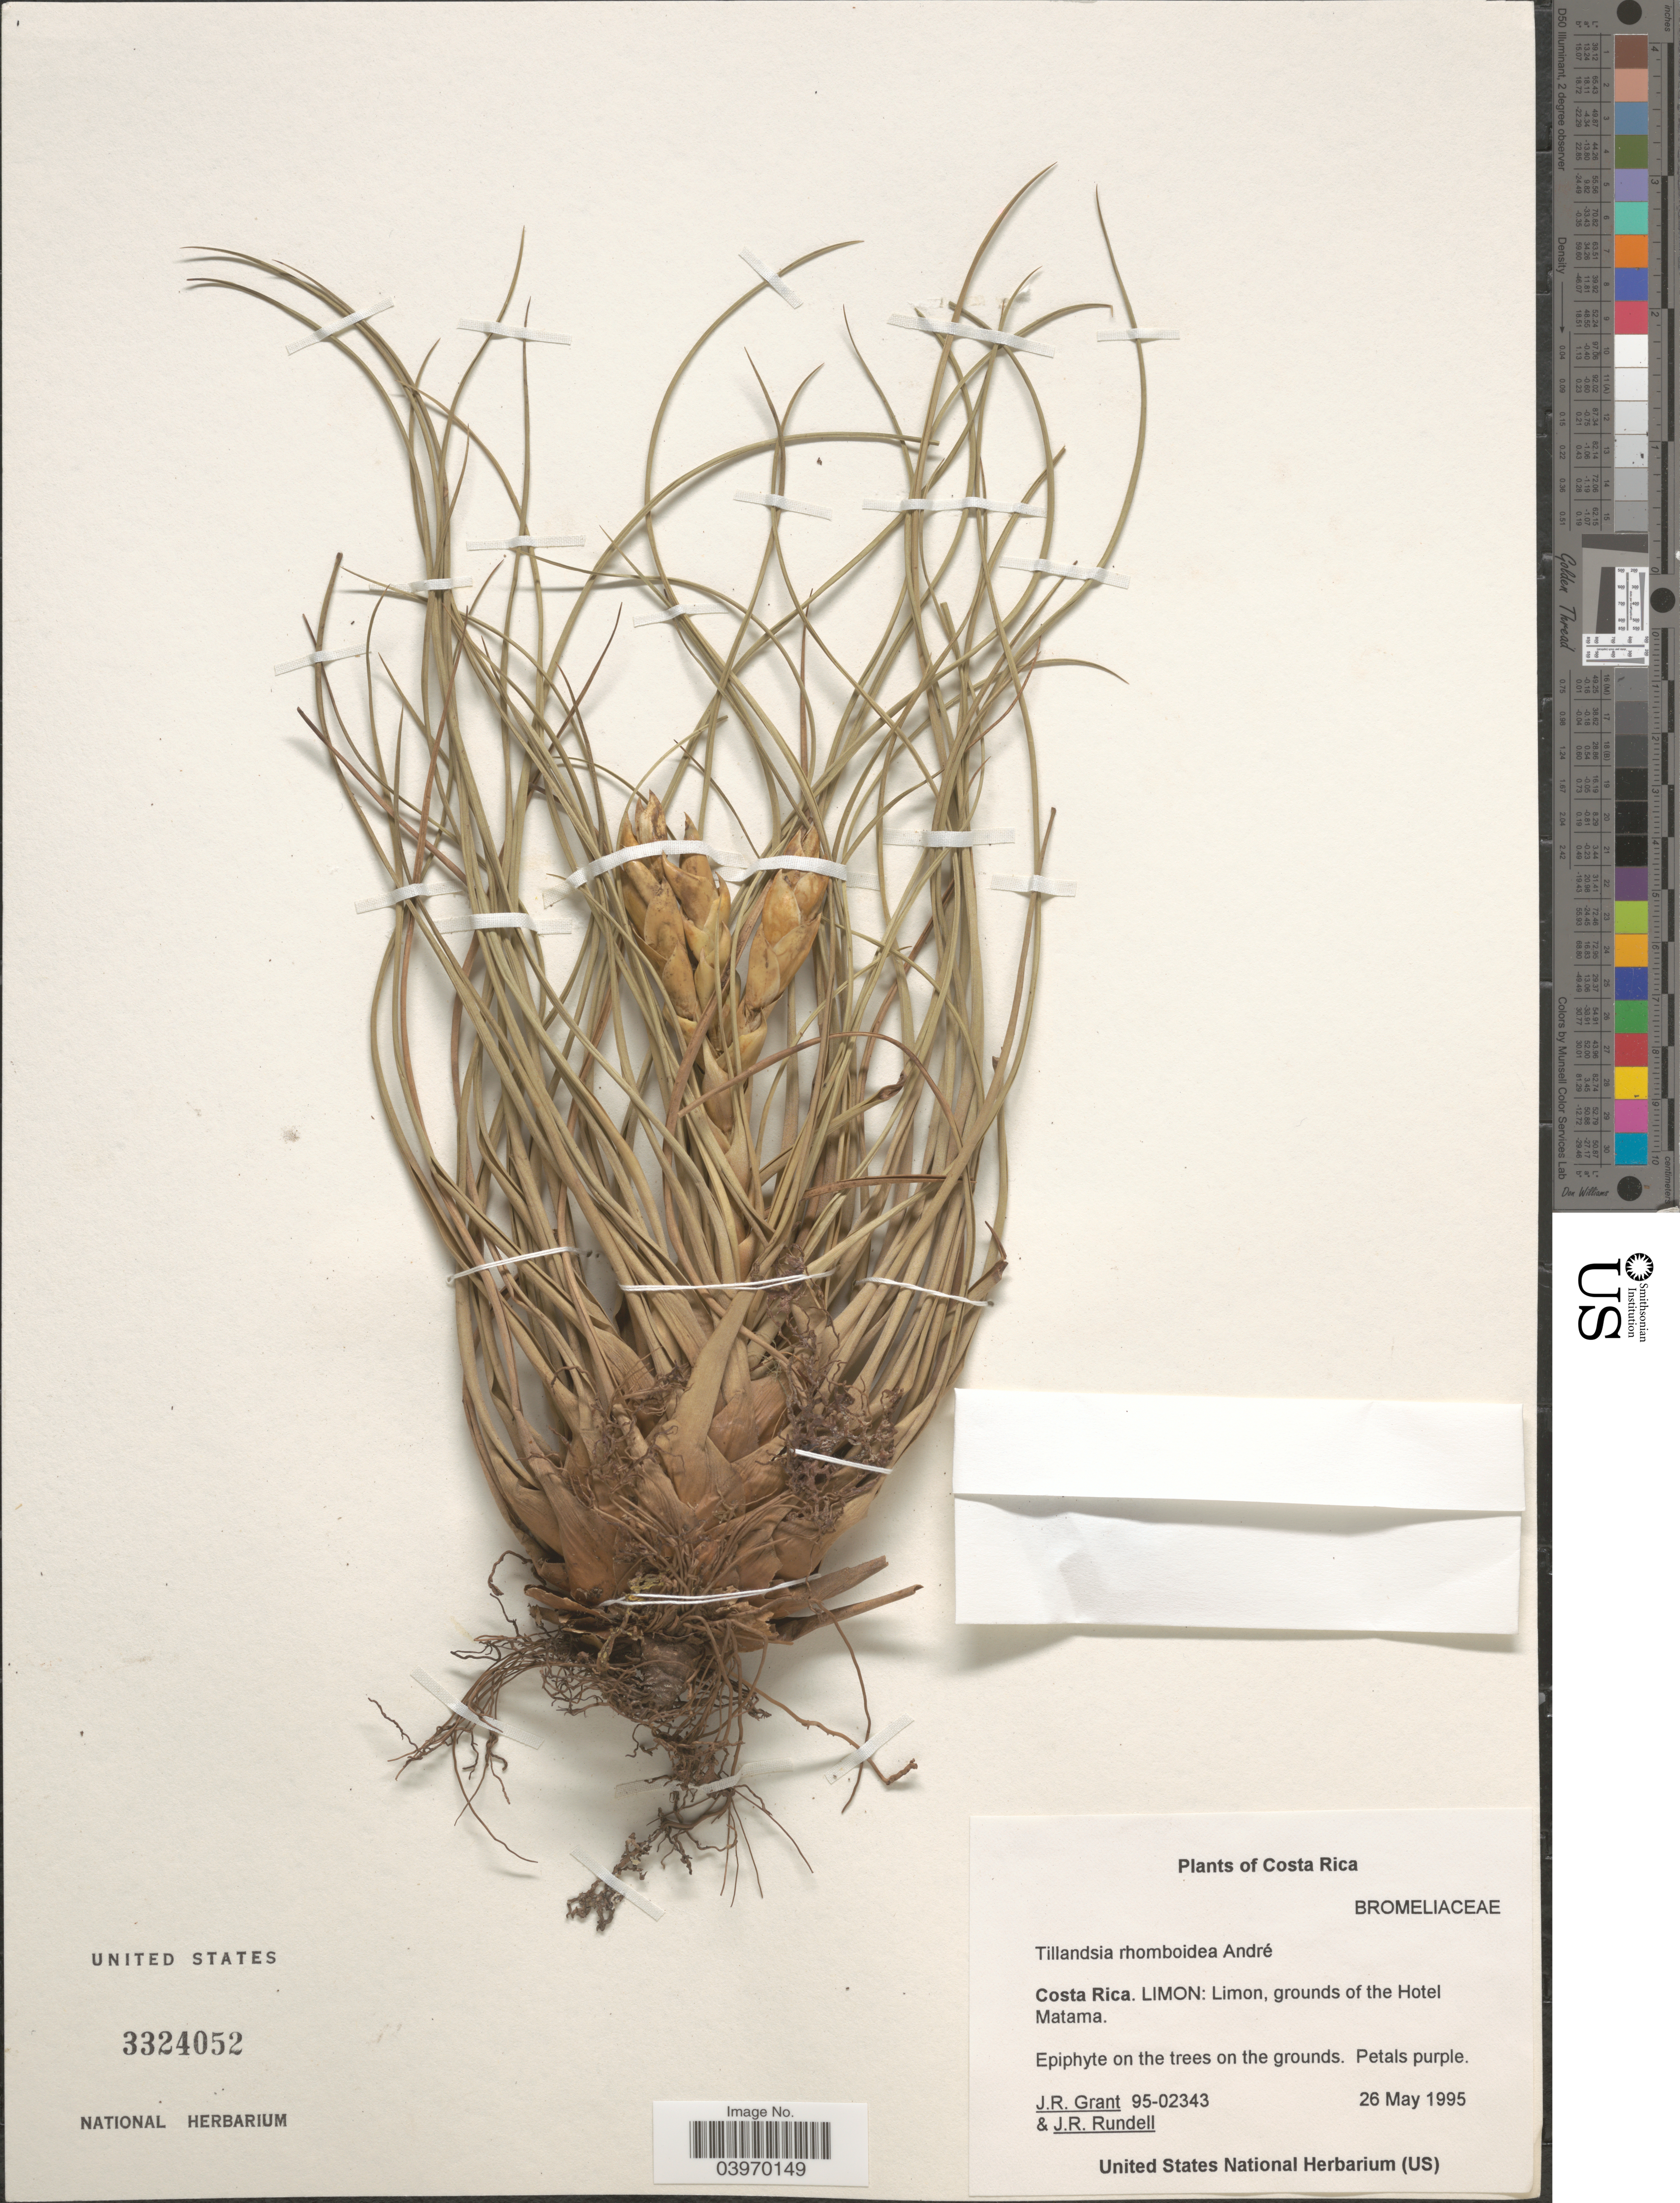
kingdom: Plantae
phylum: Tracheophyta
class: Liliopsida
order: Poales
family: Bromeliaceae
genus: Tillandsia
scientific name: Tillandsia acostae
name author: Mez & Tonduz in Mez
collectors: J. Grant & J. R. Rundell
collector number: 95-02343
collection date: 1995-05-26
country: Costa Rica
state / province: Limón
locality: Grounds of the Hotel Matama.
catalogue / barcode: US 3324052